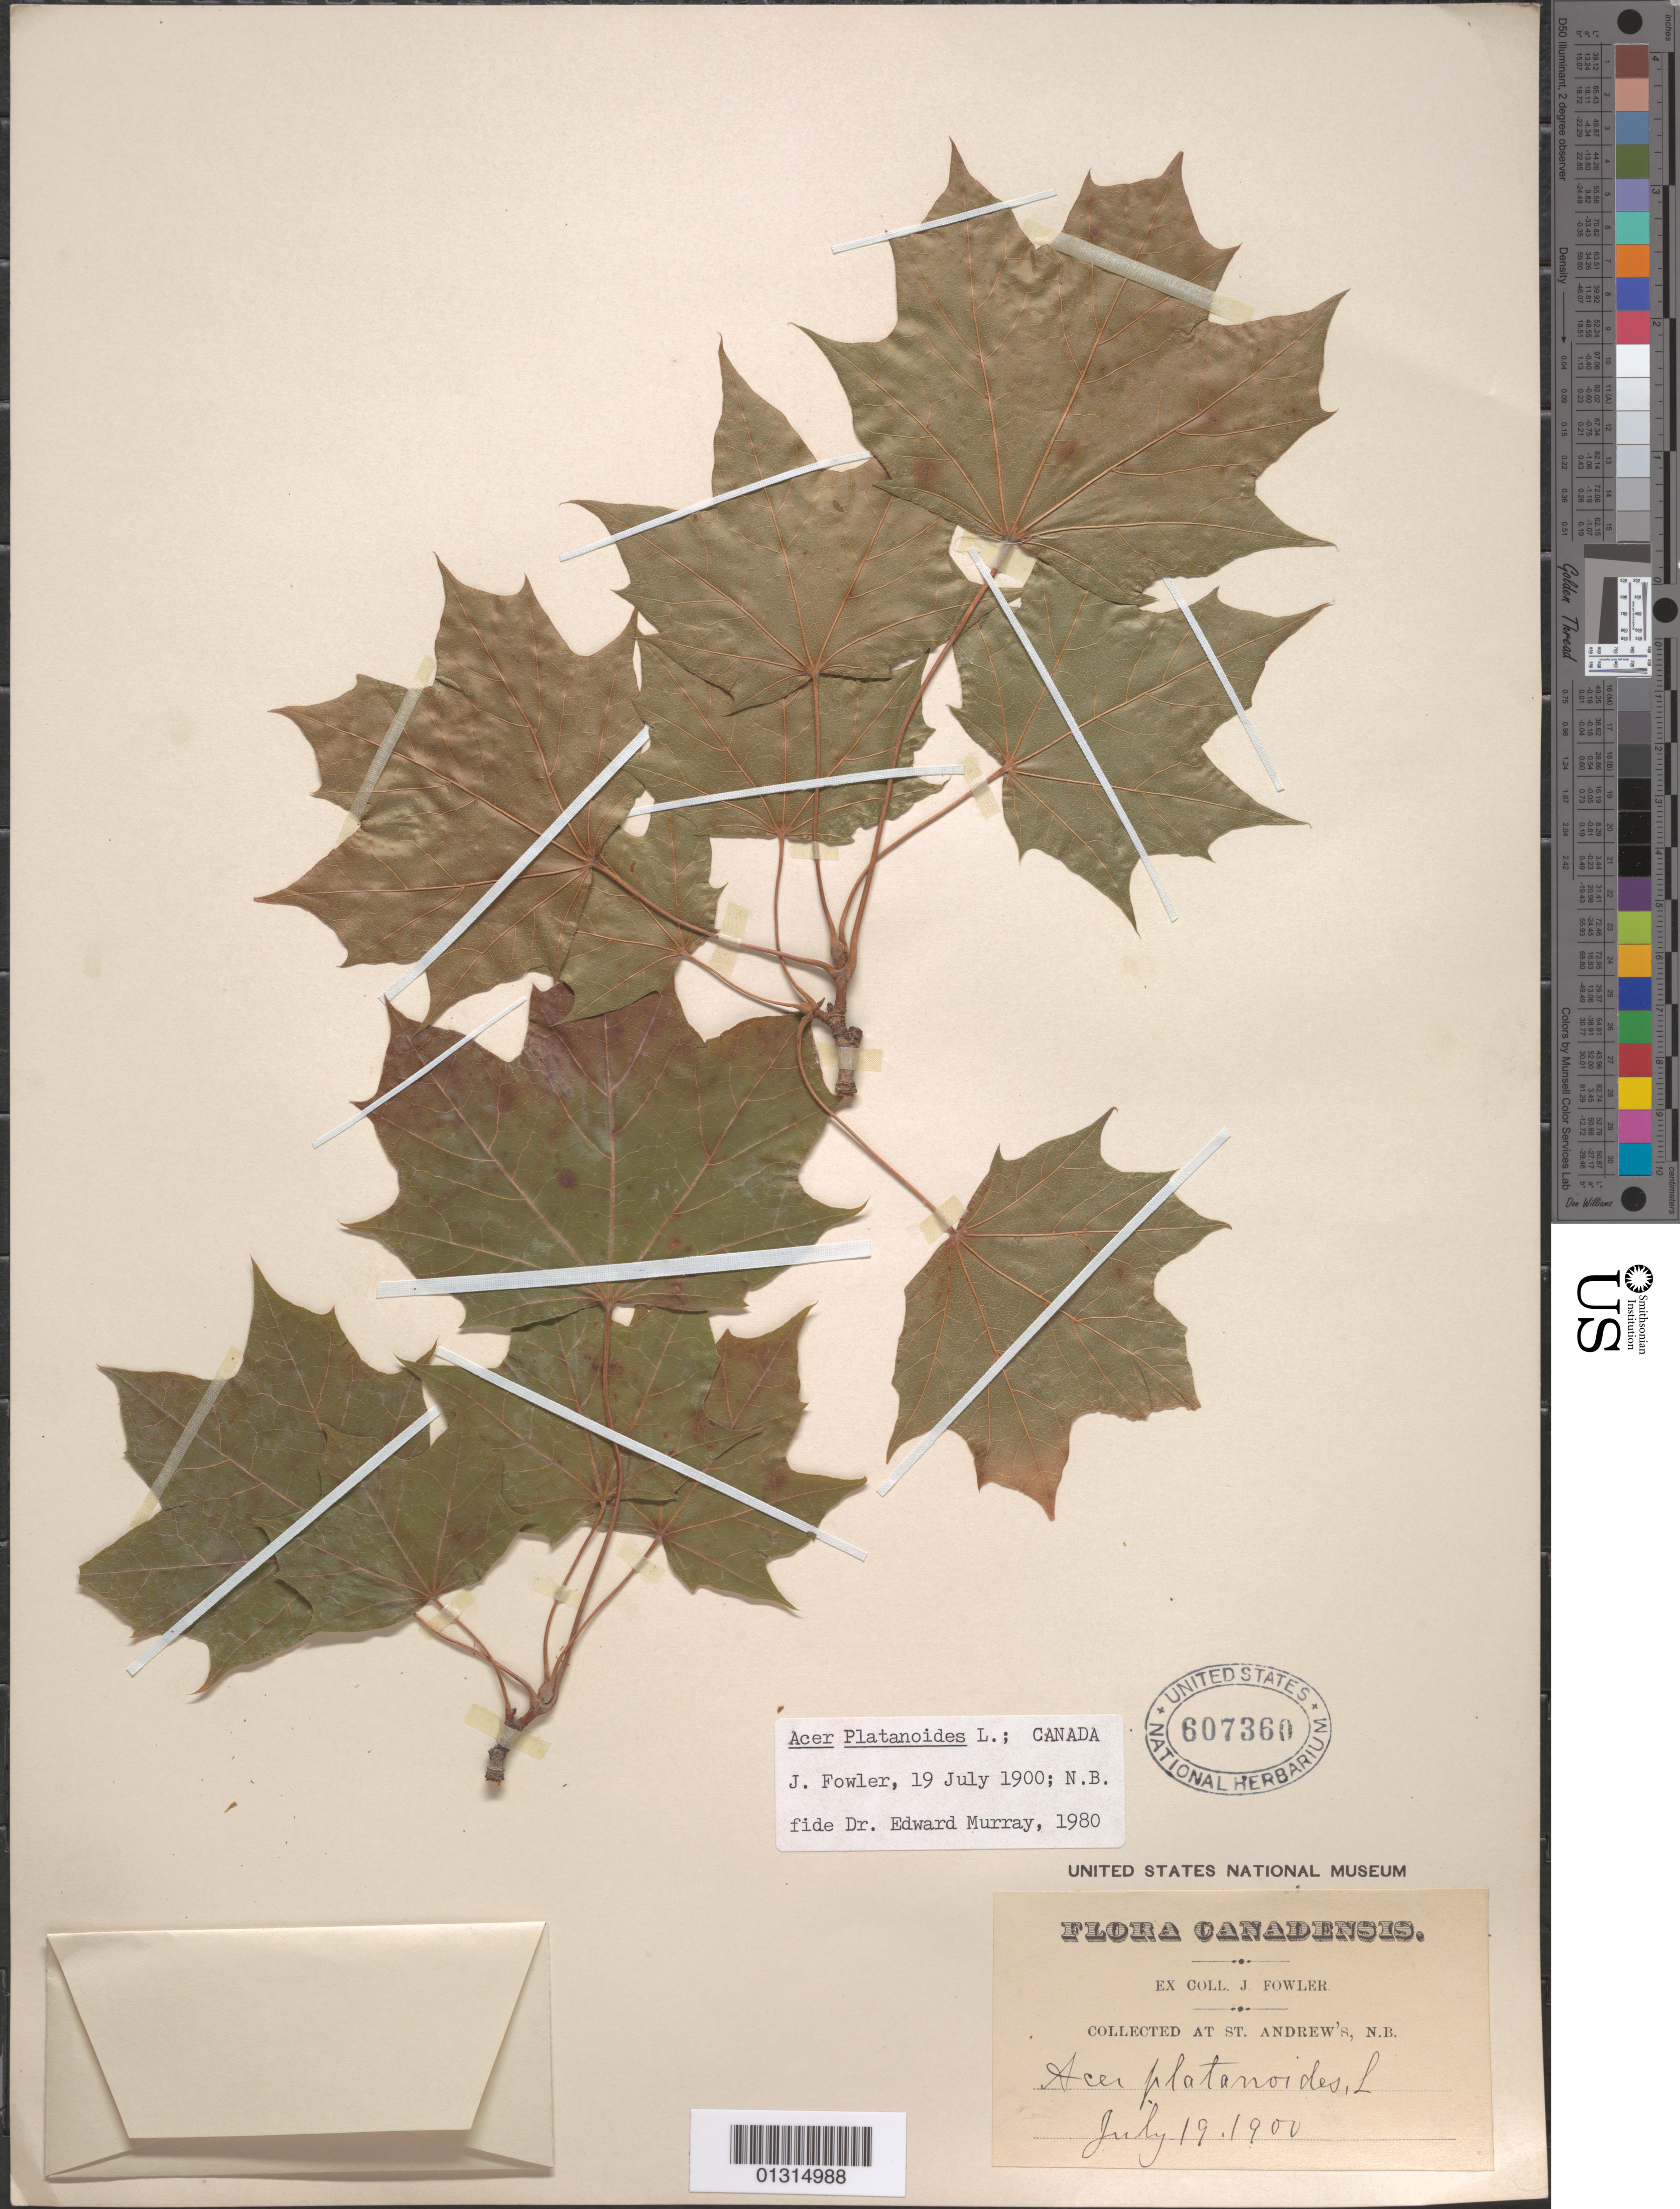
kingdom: Plantae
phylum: Tracheophyta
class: Magnoliopsida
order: Sapindales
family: Sapindaceae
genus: Acer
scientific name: Acer platanoides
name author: L.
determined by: Murray, Edward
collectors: J. P. Fowler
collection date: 1900-07-19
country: Canada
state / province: New Brunswick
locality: St. Andrew's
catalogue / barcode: US 607360